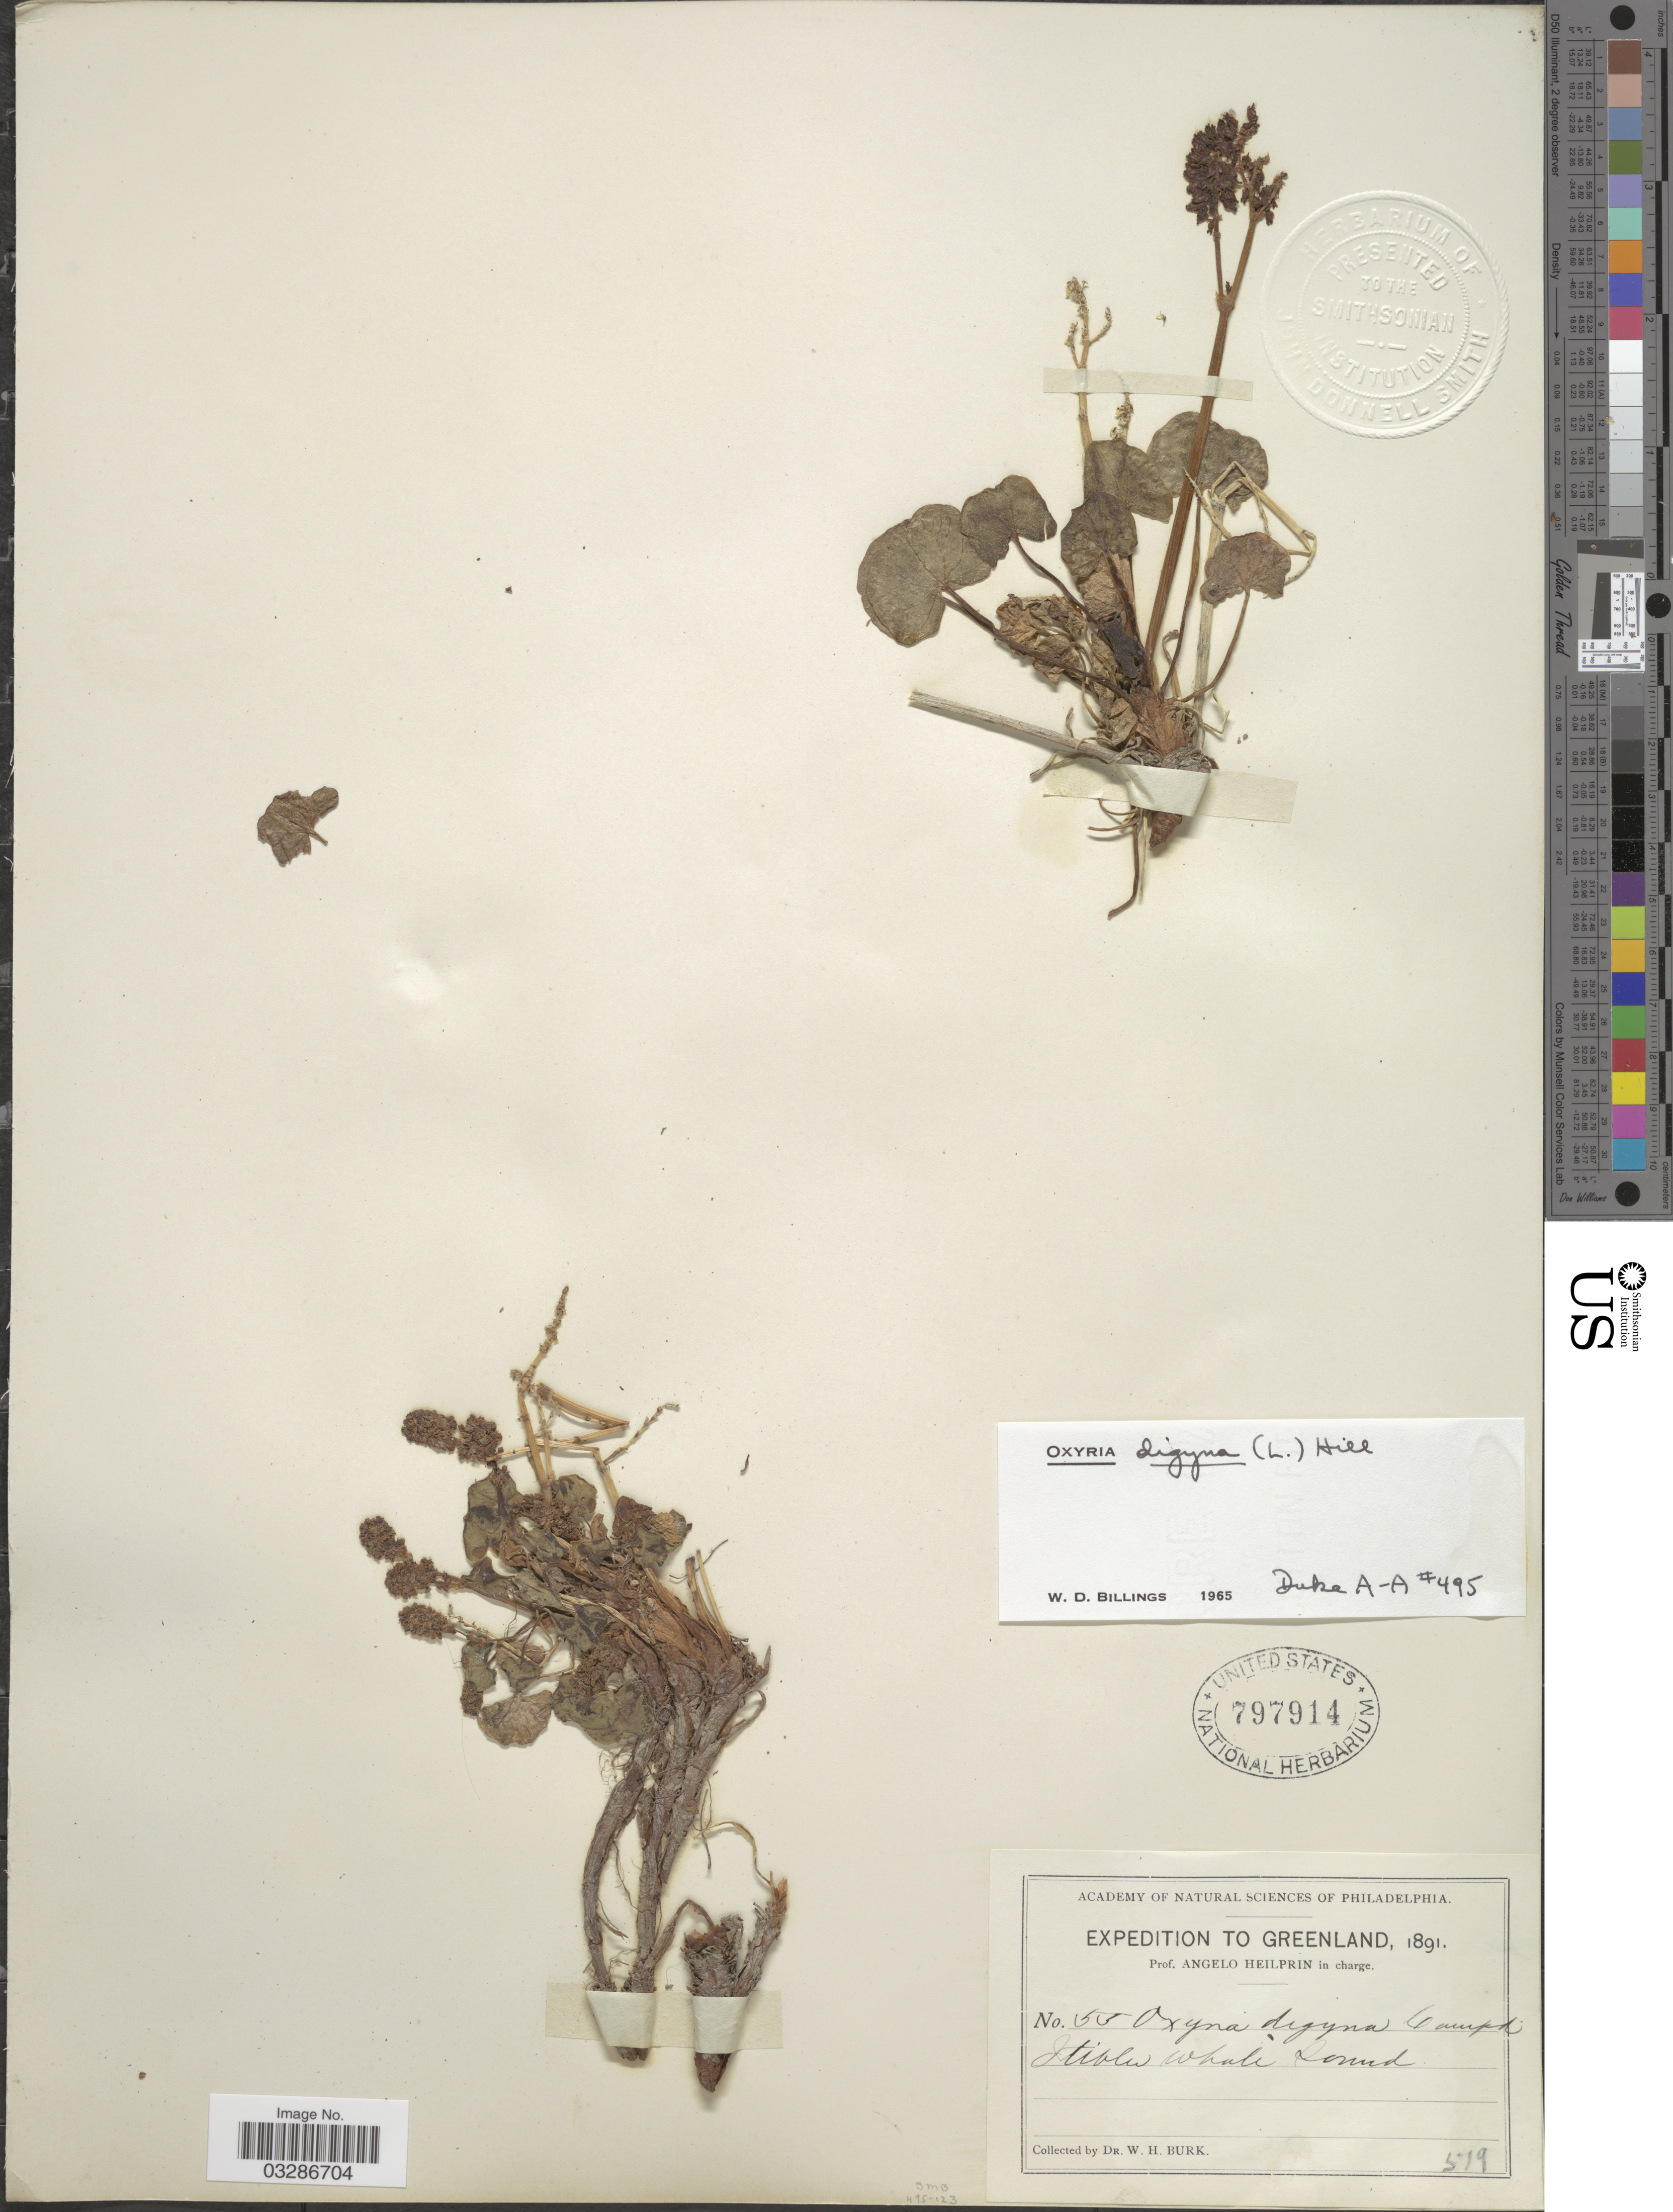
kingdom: Plantae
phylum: Tracheophyta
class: Magnoliopsida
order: Caryophyllales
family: Polygonaceae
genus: Oxyria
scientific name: Oxyria digyna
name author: (L.) Hill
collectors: W. Burk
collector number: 55*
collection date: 1891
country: Greenland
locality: Itiblu [interpreted] Whale Sound.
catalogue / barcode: US 797914